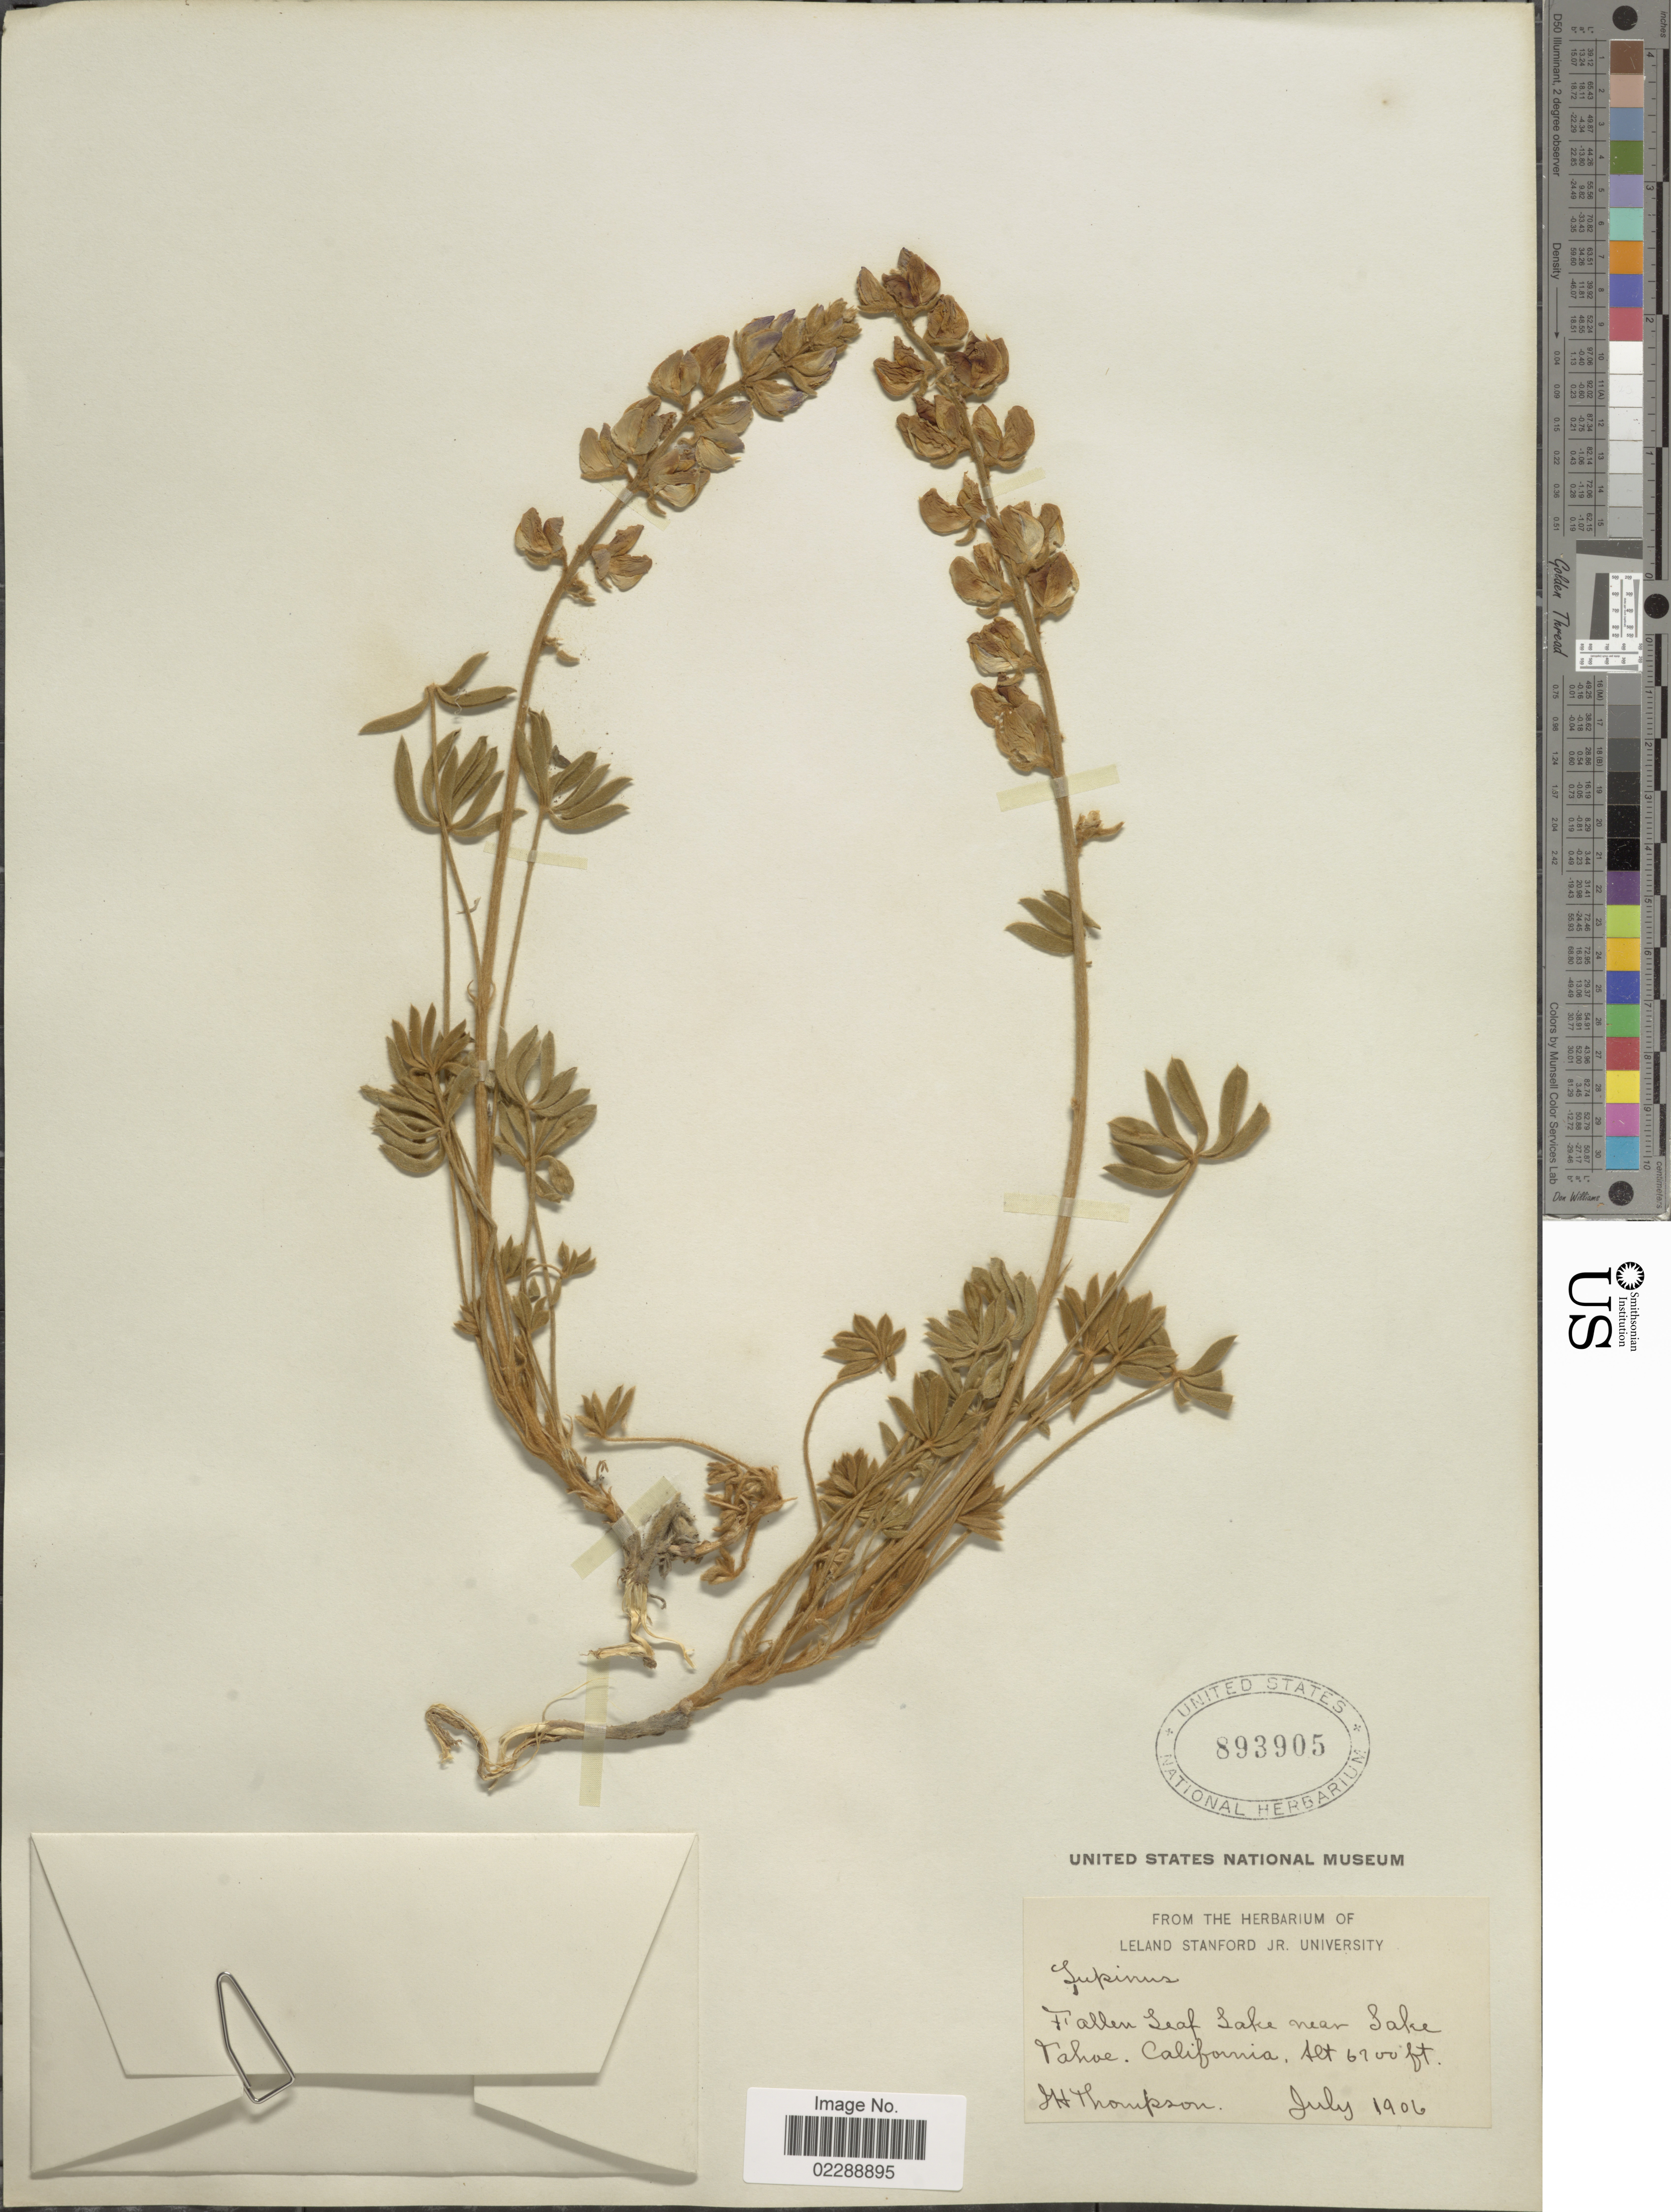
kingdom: Plantae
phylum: Tracheophyta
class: Magnoliopsida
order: Fabales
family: Fabaceae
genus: Lupinus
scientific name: Lupinus sp.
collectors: J. Thompson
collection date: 1906-07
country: United States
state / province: California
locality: Fallen Leaf Lake, near Lake Tahoe, California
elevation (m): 2042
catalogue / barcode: US 893905